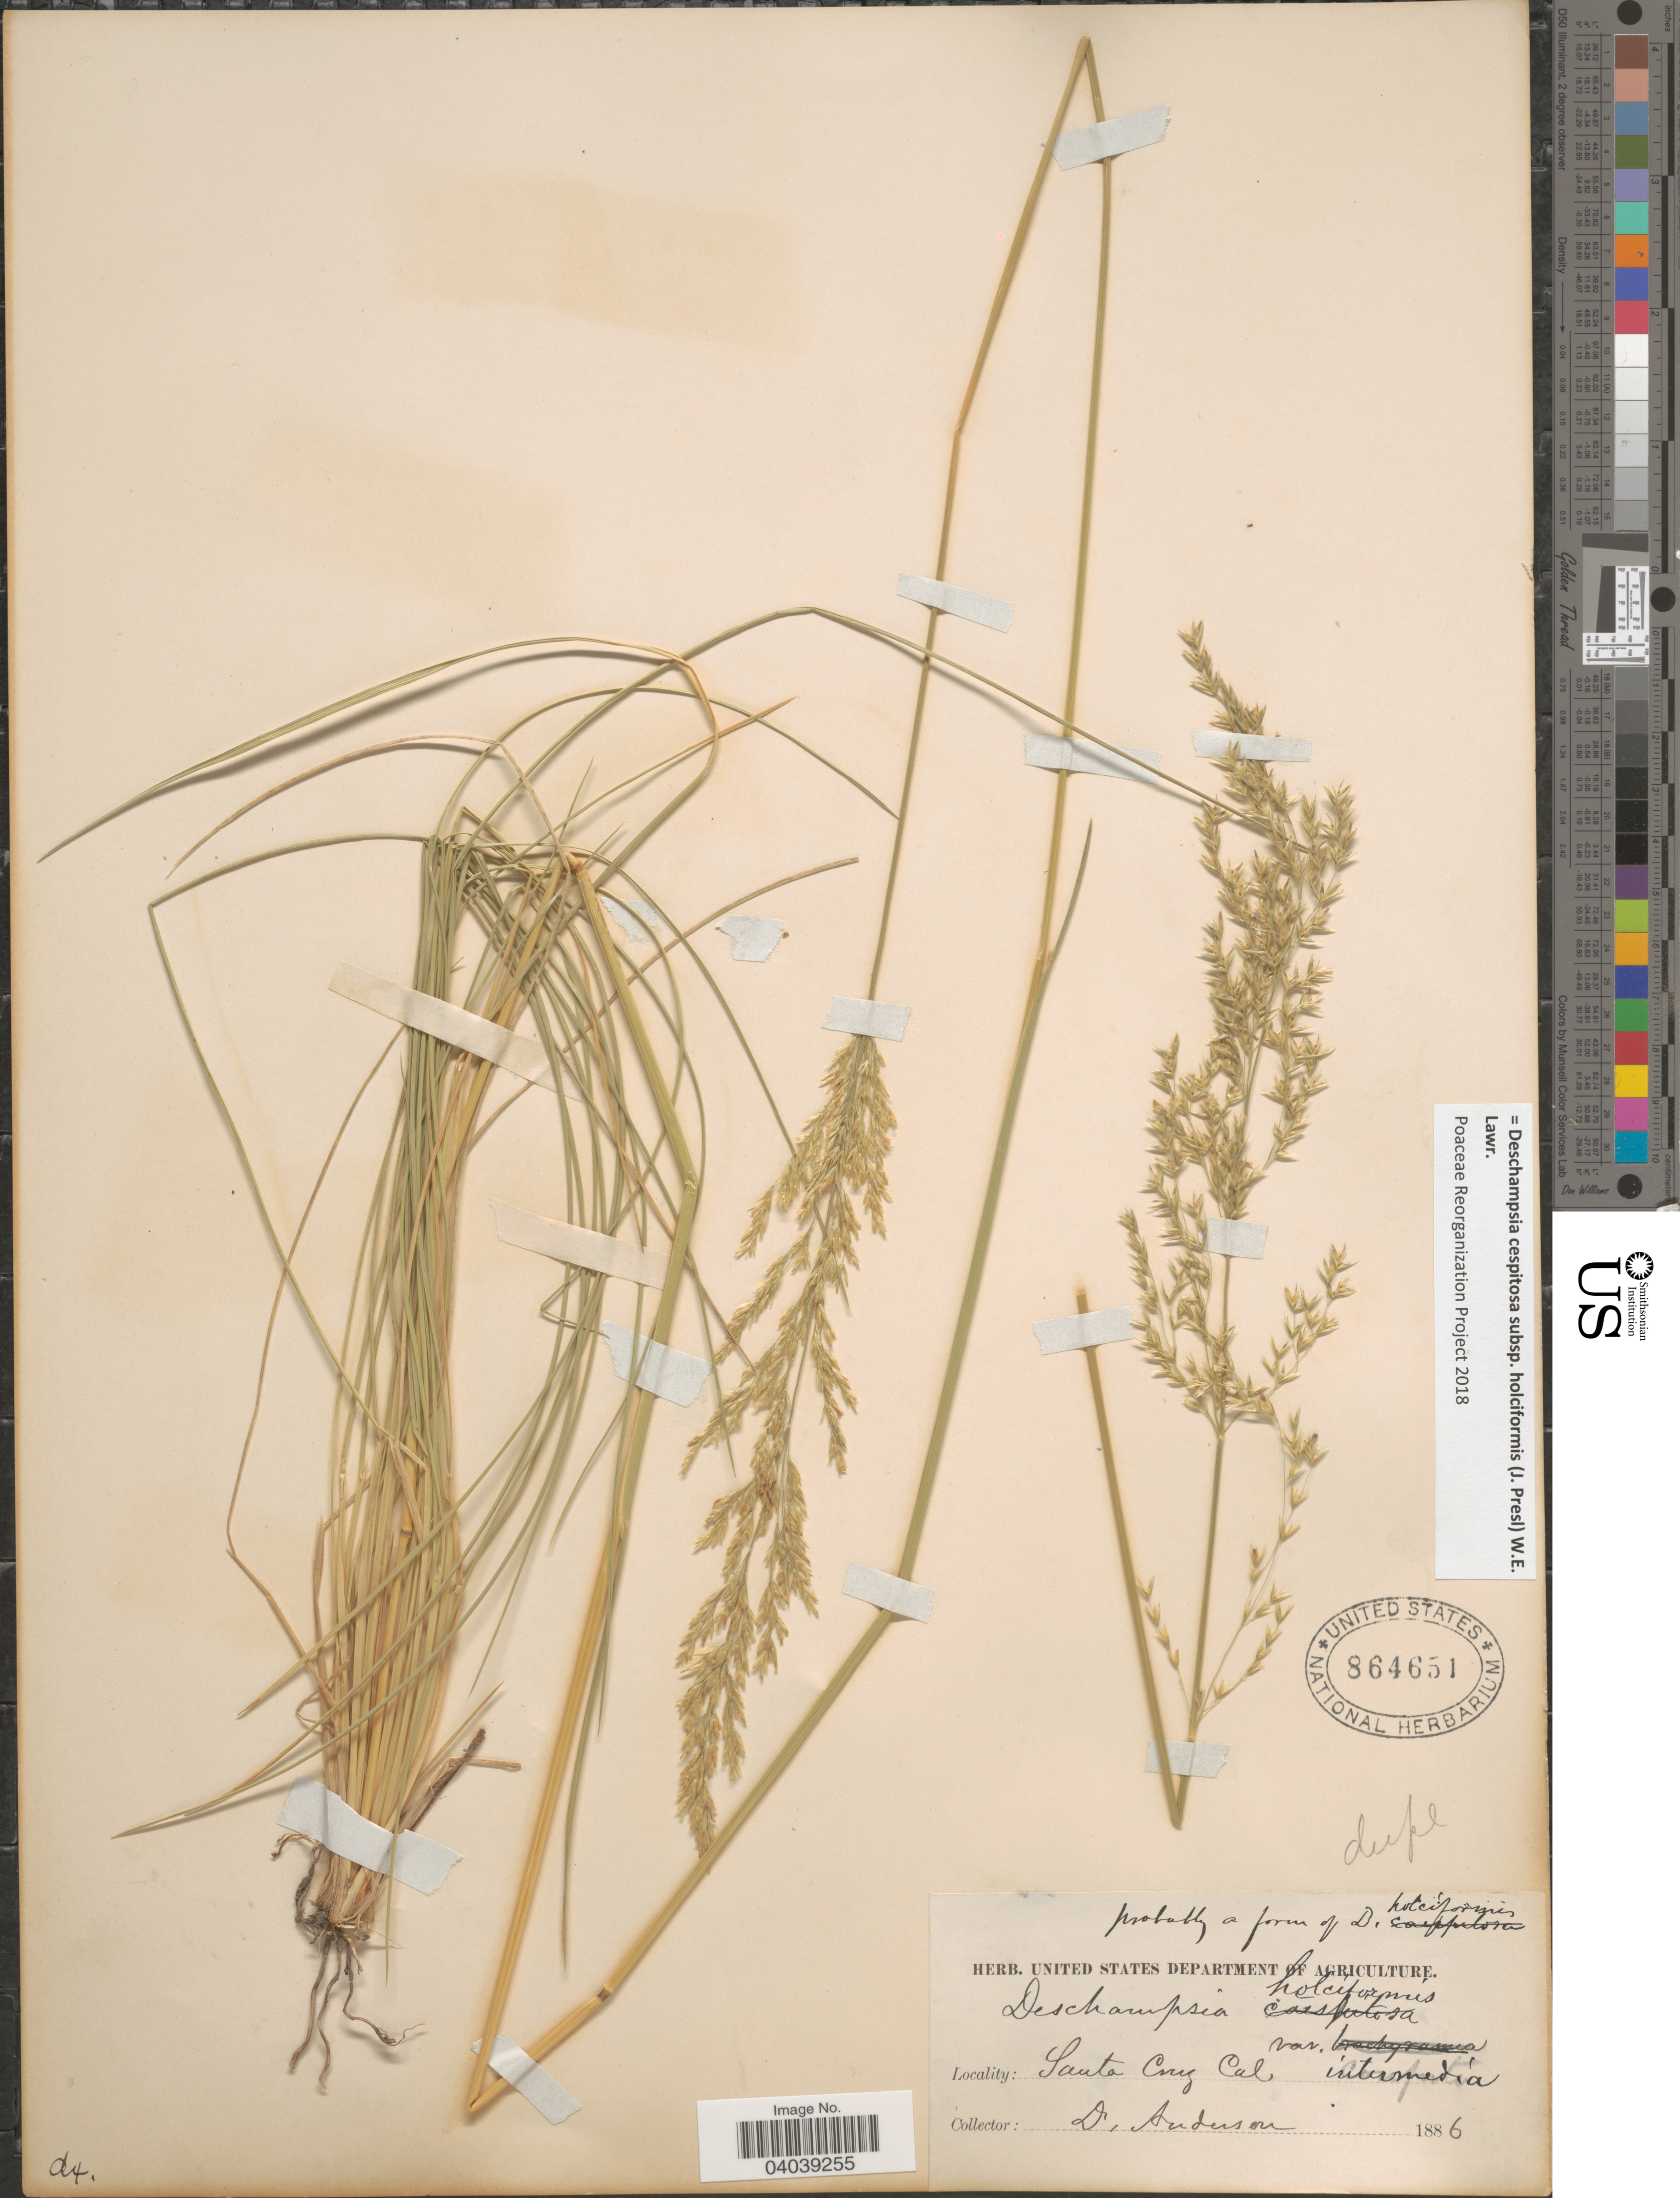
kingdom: Plantae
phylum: Tracheophyta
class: Liliopsida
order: Poales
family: Poaceae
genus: Deschampsia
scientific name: Deschampsia cespitosa subsp. holciformis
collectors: -. Anderson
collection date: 1886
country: United States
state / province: California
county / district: Santa Cruz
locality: Santa Cruz.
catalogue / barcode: US 864651